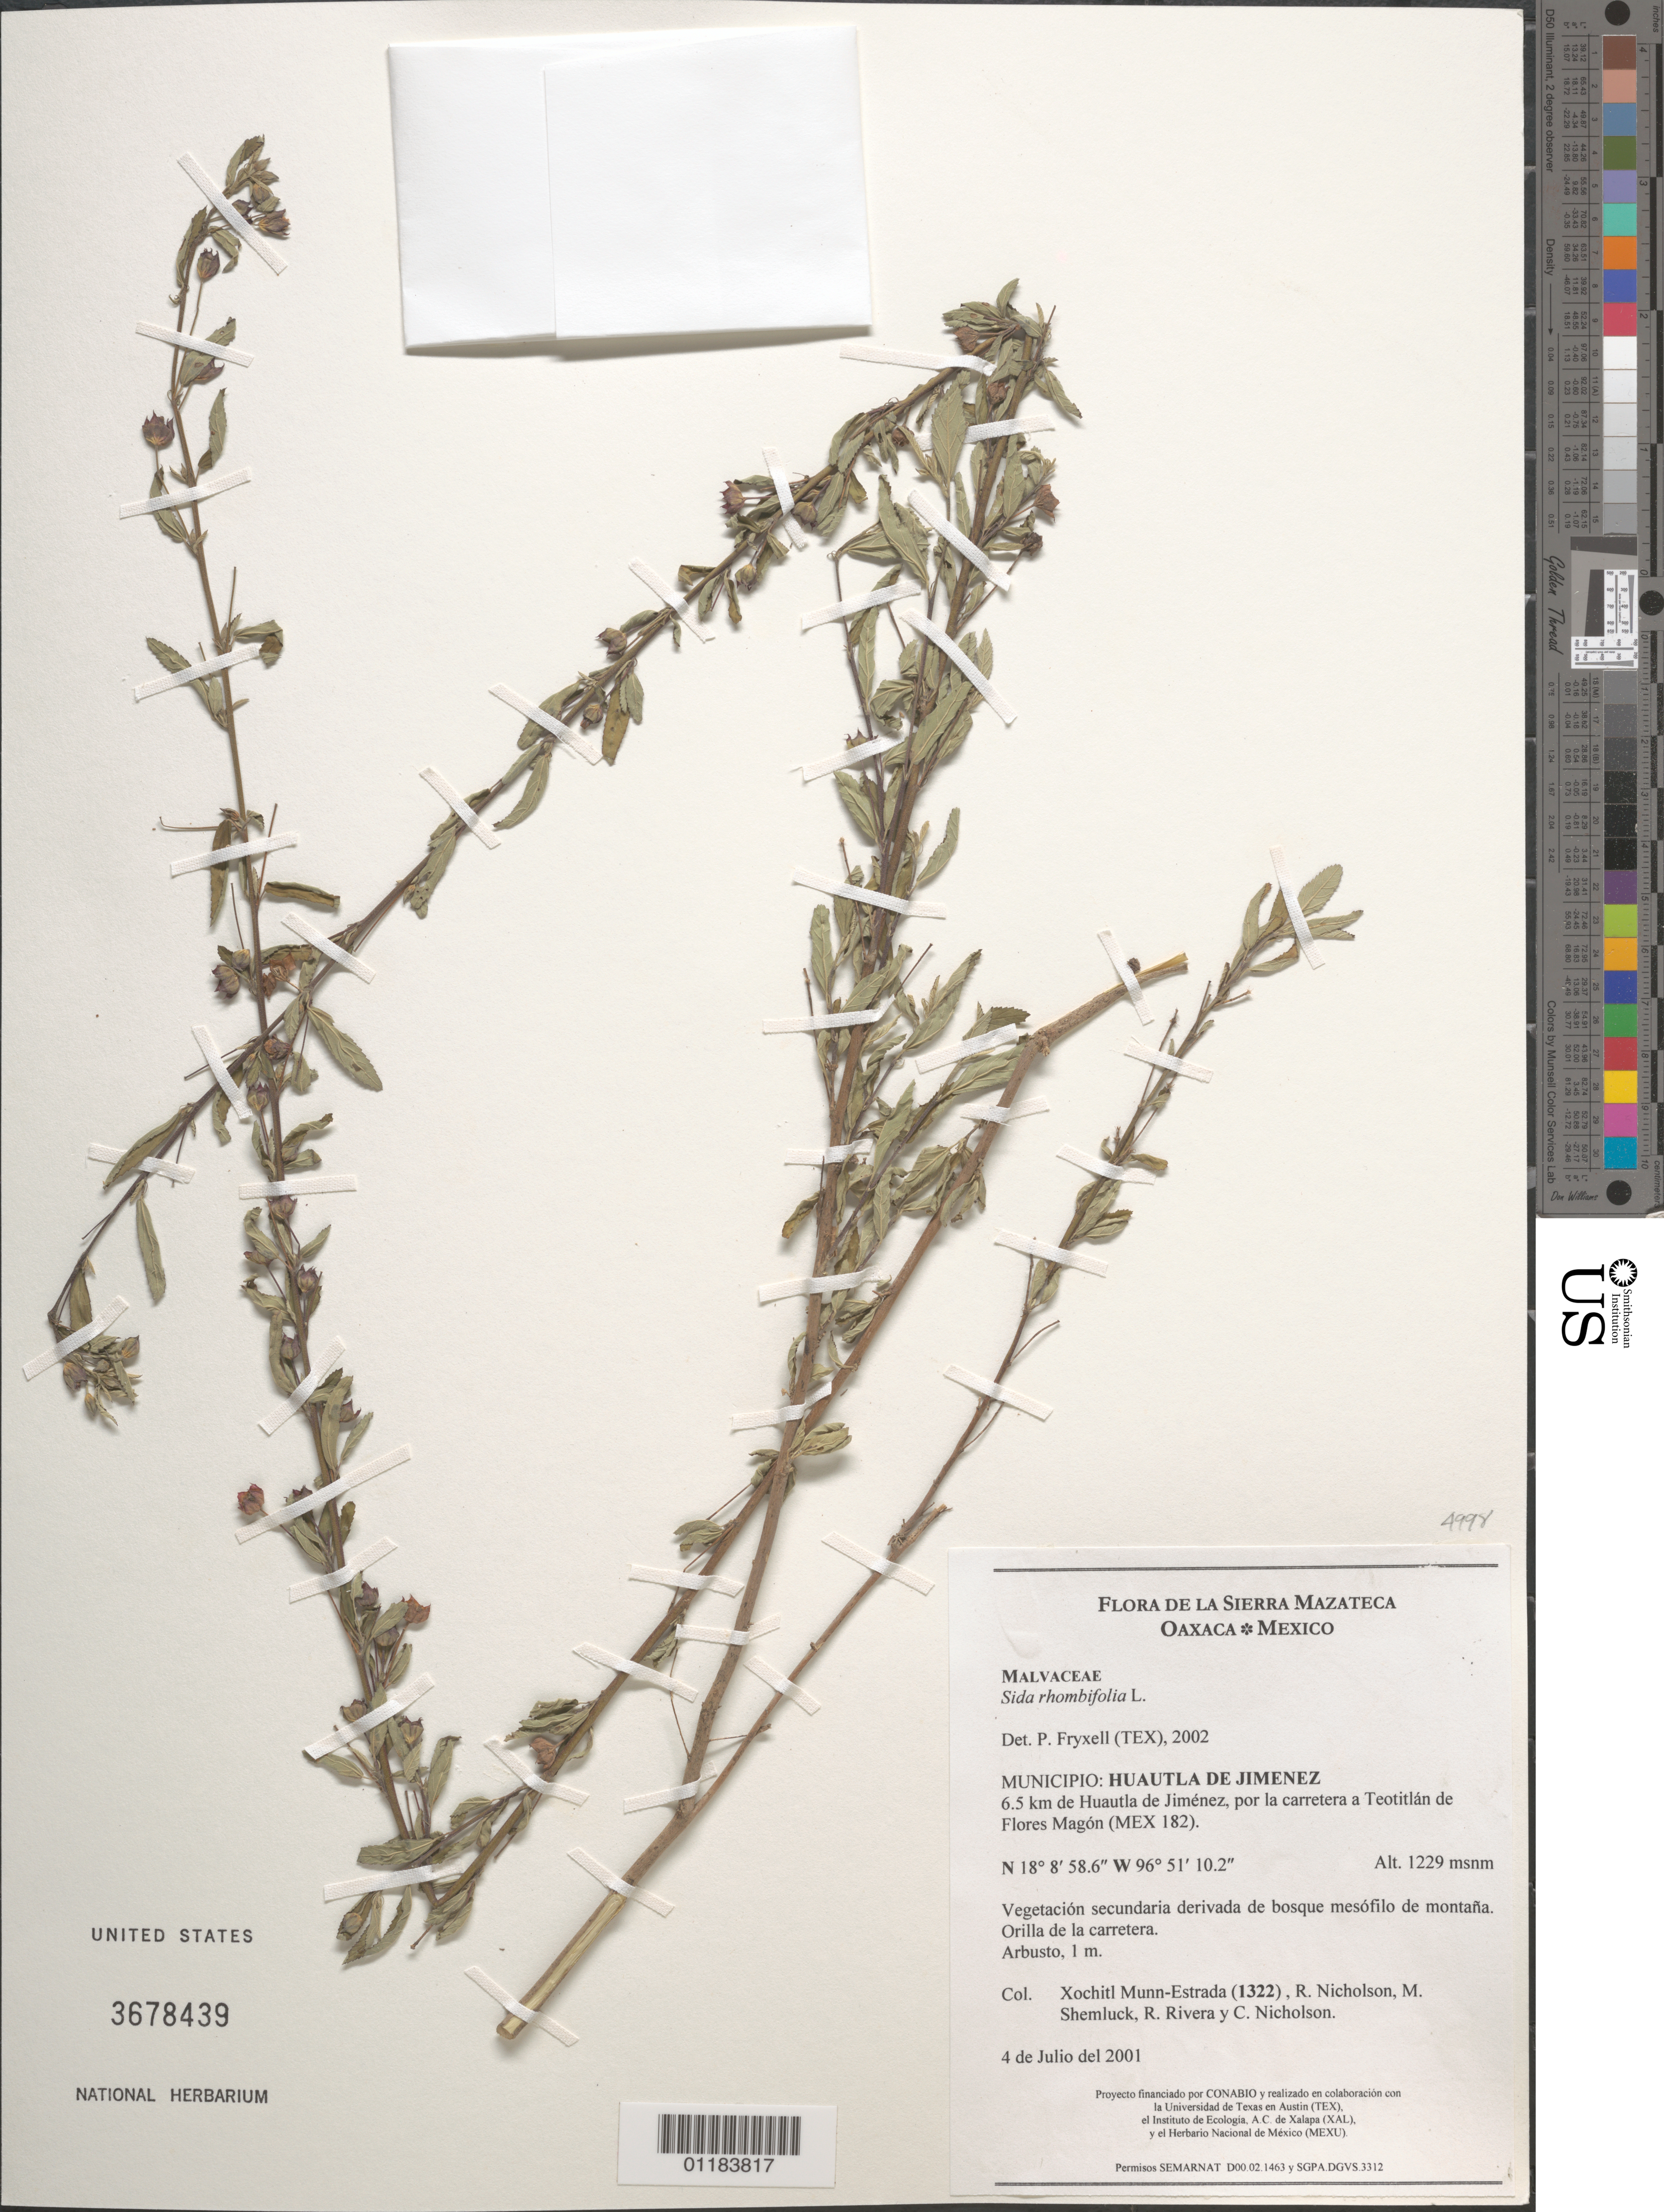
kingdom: Plantae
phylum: Tracheophyta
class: Magnoliopsida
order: Malvales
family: Malvaceae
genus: Sida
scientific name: Sida rhombifolia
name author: L.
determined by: Fryxell, Paul A.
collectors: X. Munn-Estrada, R. Nicholson, M. Shemluck, R. Rivera & C. Nicholson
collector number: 1322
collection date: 2001-07-04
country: Mexico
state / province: Oaxaca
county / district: Huautla de Jimenez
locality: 6.5 km de Huautla de Jimenez por la carretera a Teotitlan de Flores Magon (MEX 182)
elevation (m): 1229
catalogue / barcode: US 3678439